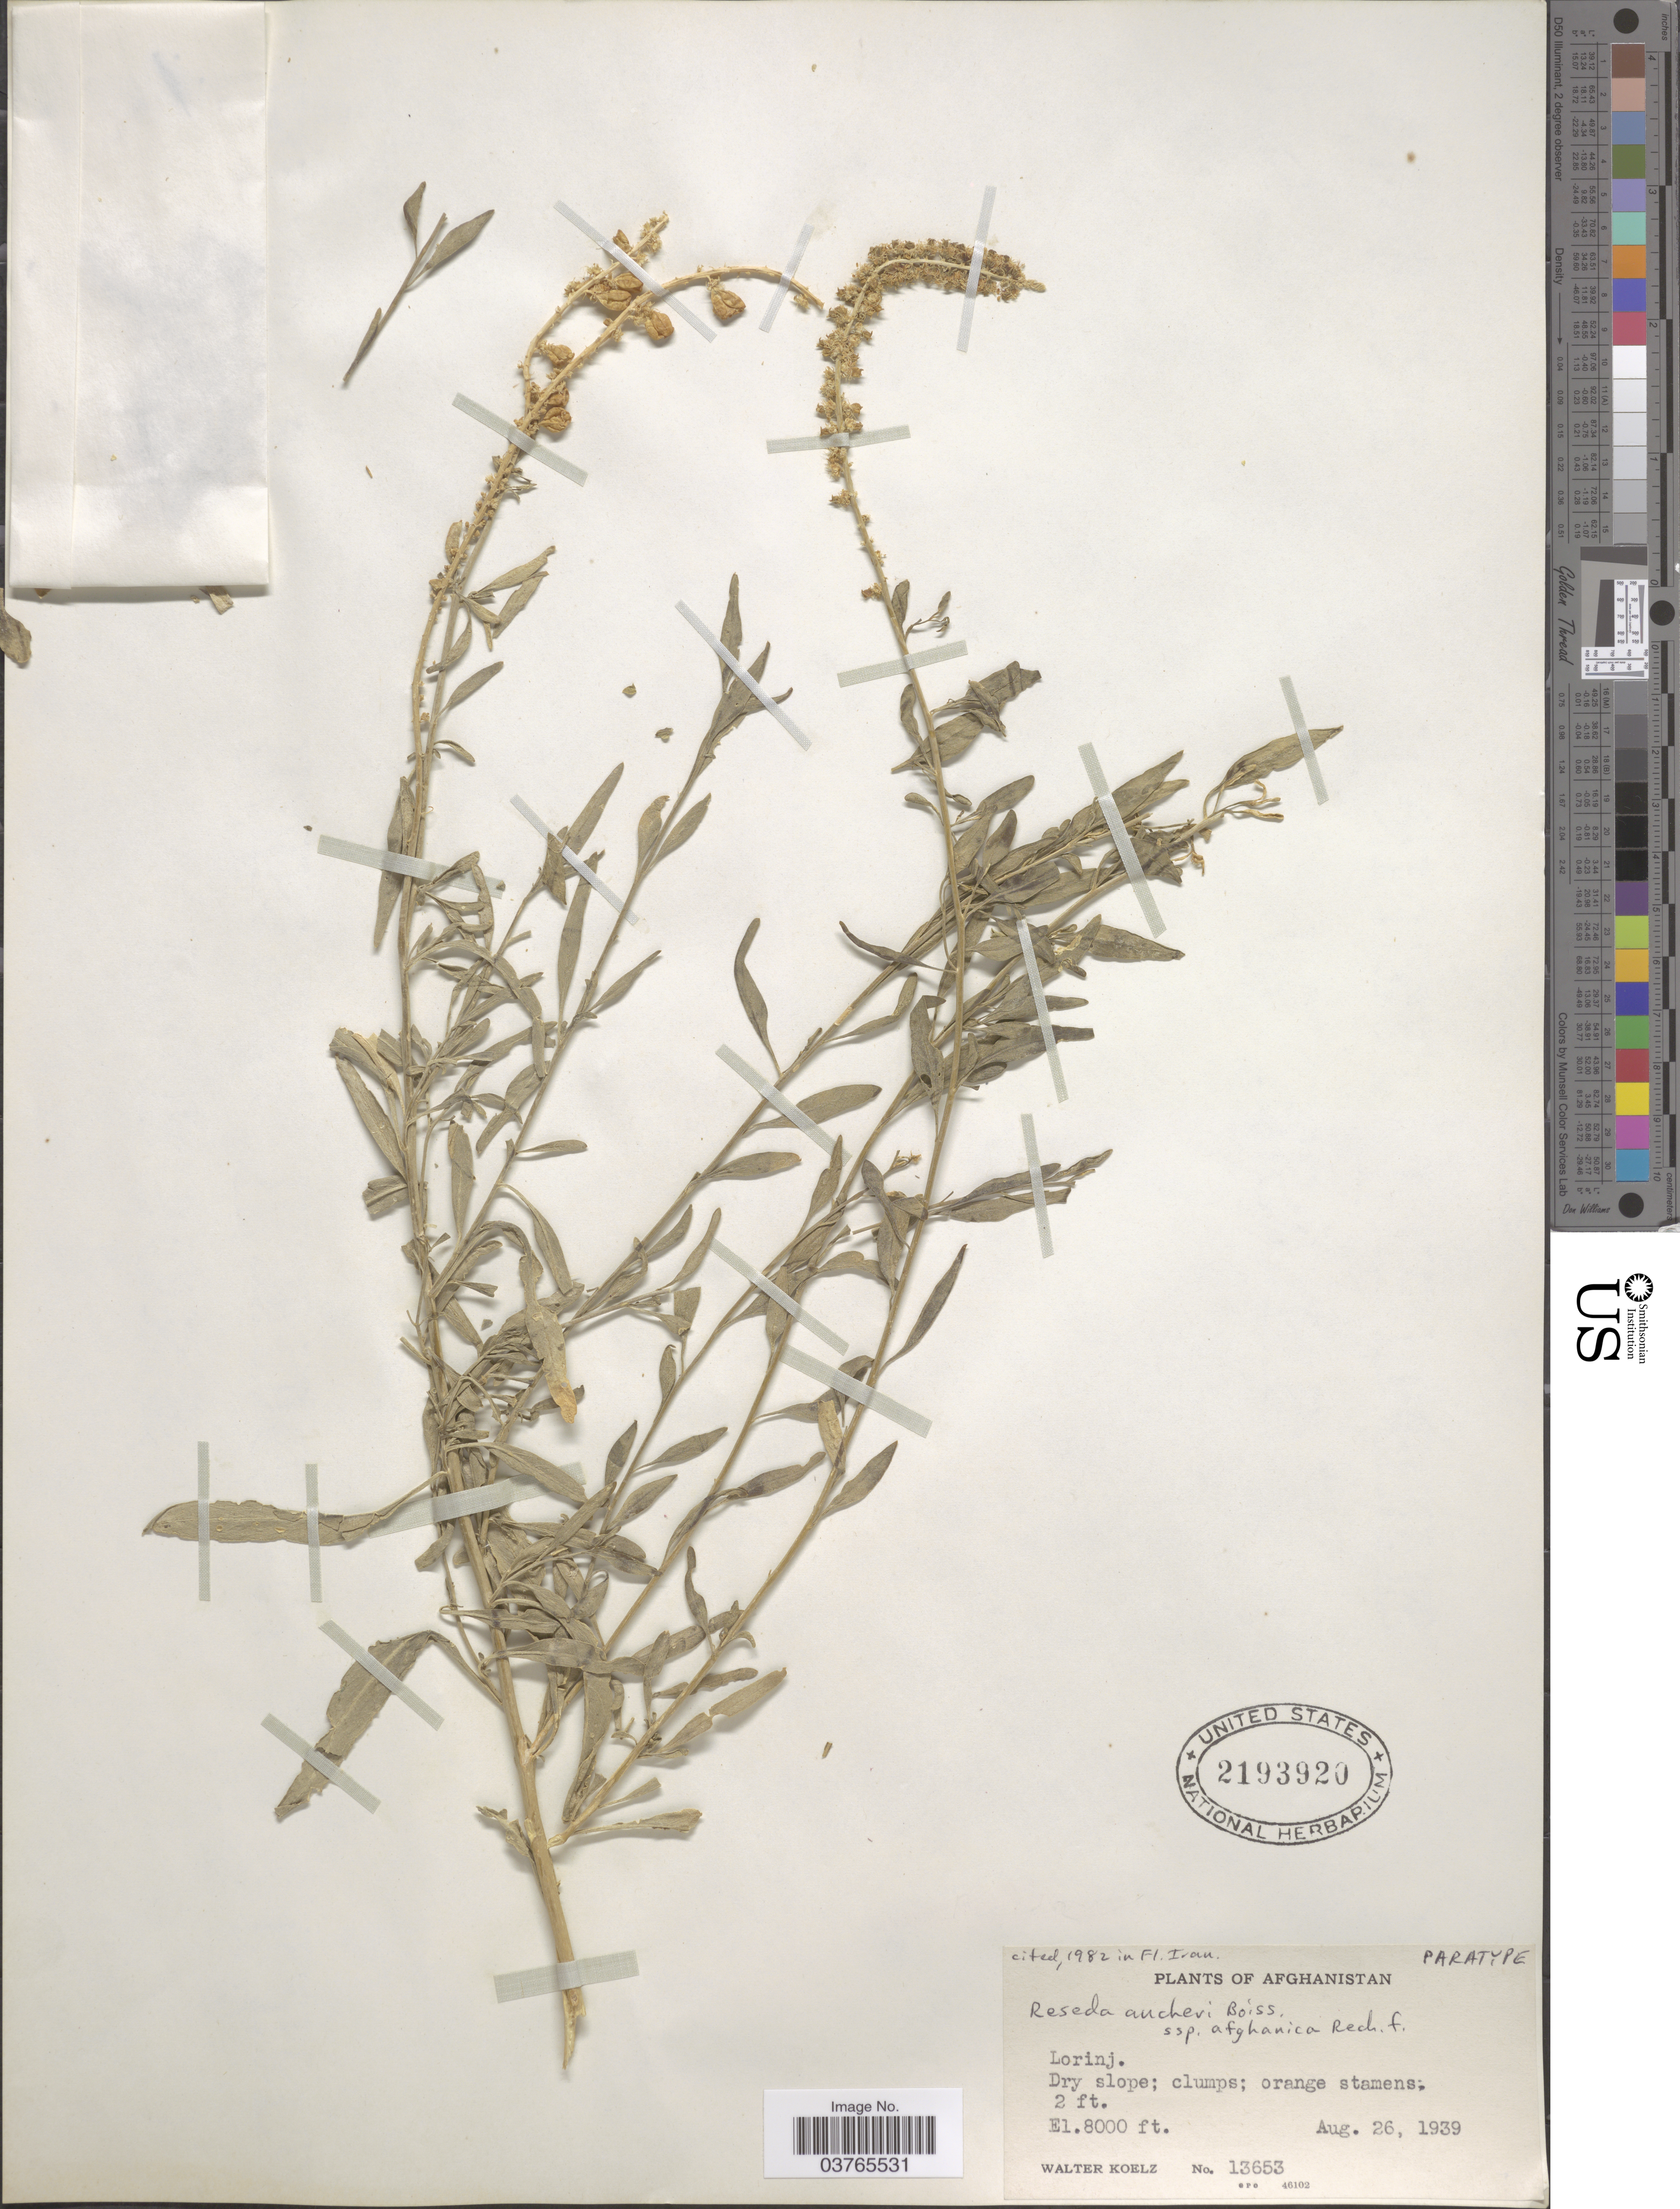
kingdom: Plantae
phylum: Tracheophyta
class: Magnoliopsida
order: Brassicales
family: Resedaceae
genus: Reseda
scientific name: Reseda aucheri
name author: Boiss.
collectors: W. N. Koelz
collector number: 13653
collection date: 1939-08-26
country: Afghanistan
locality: Lorinj.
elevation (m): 2438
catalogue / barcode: US 2193920